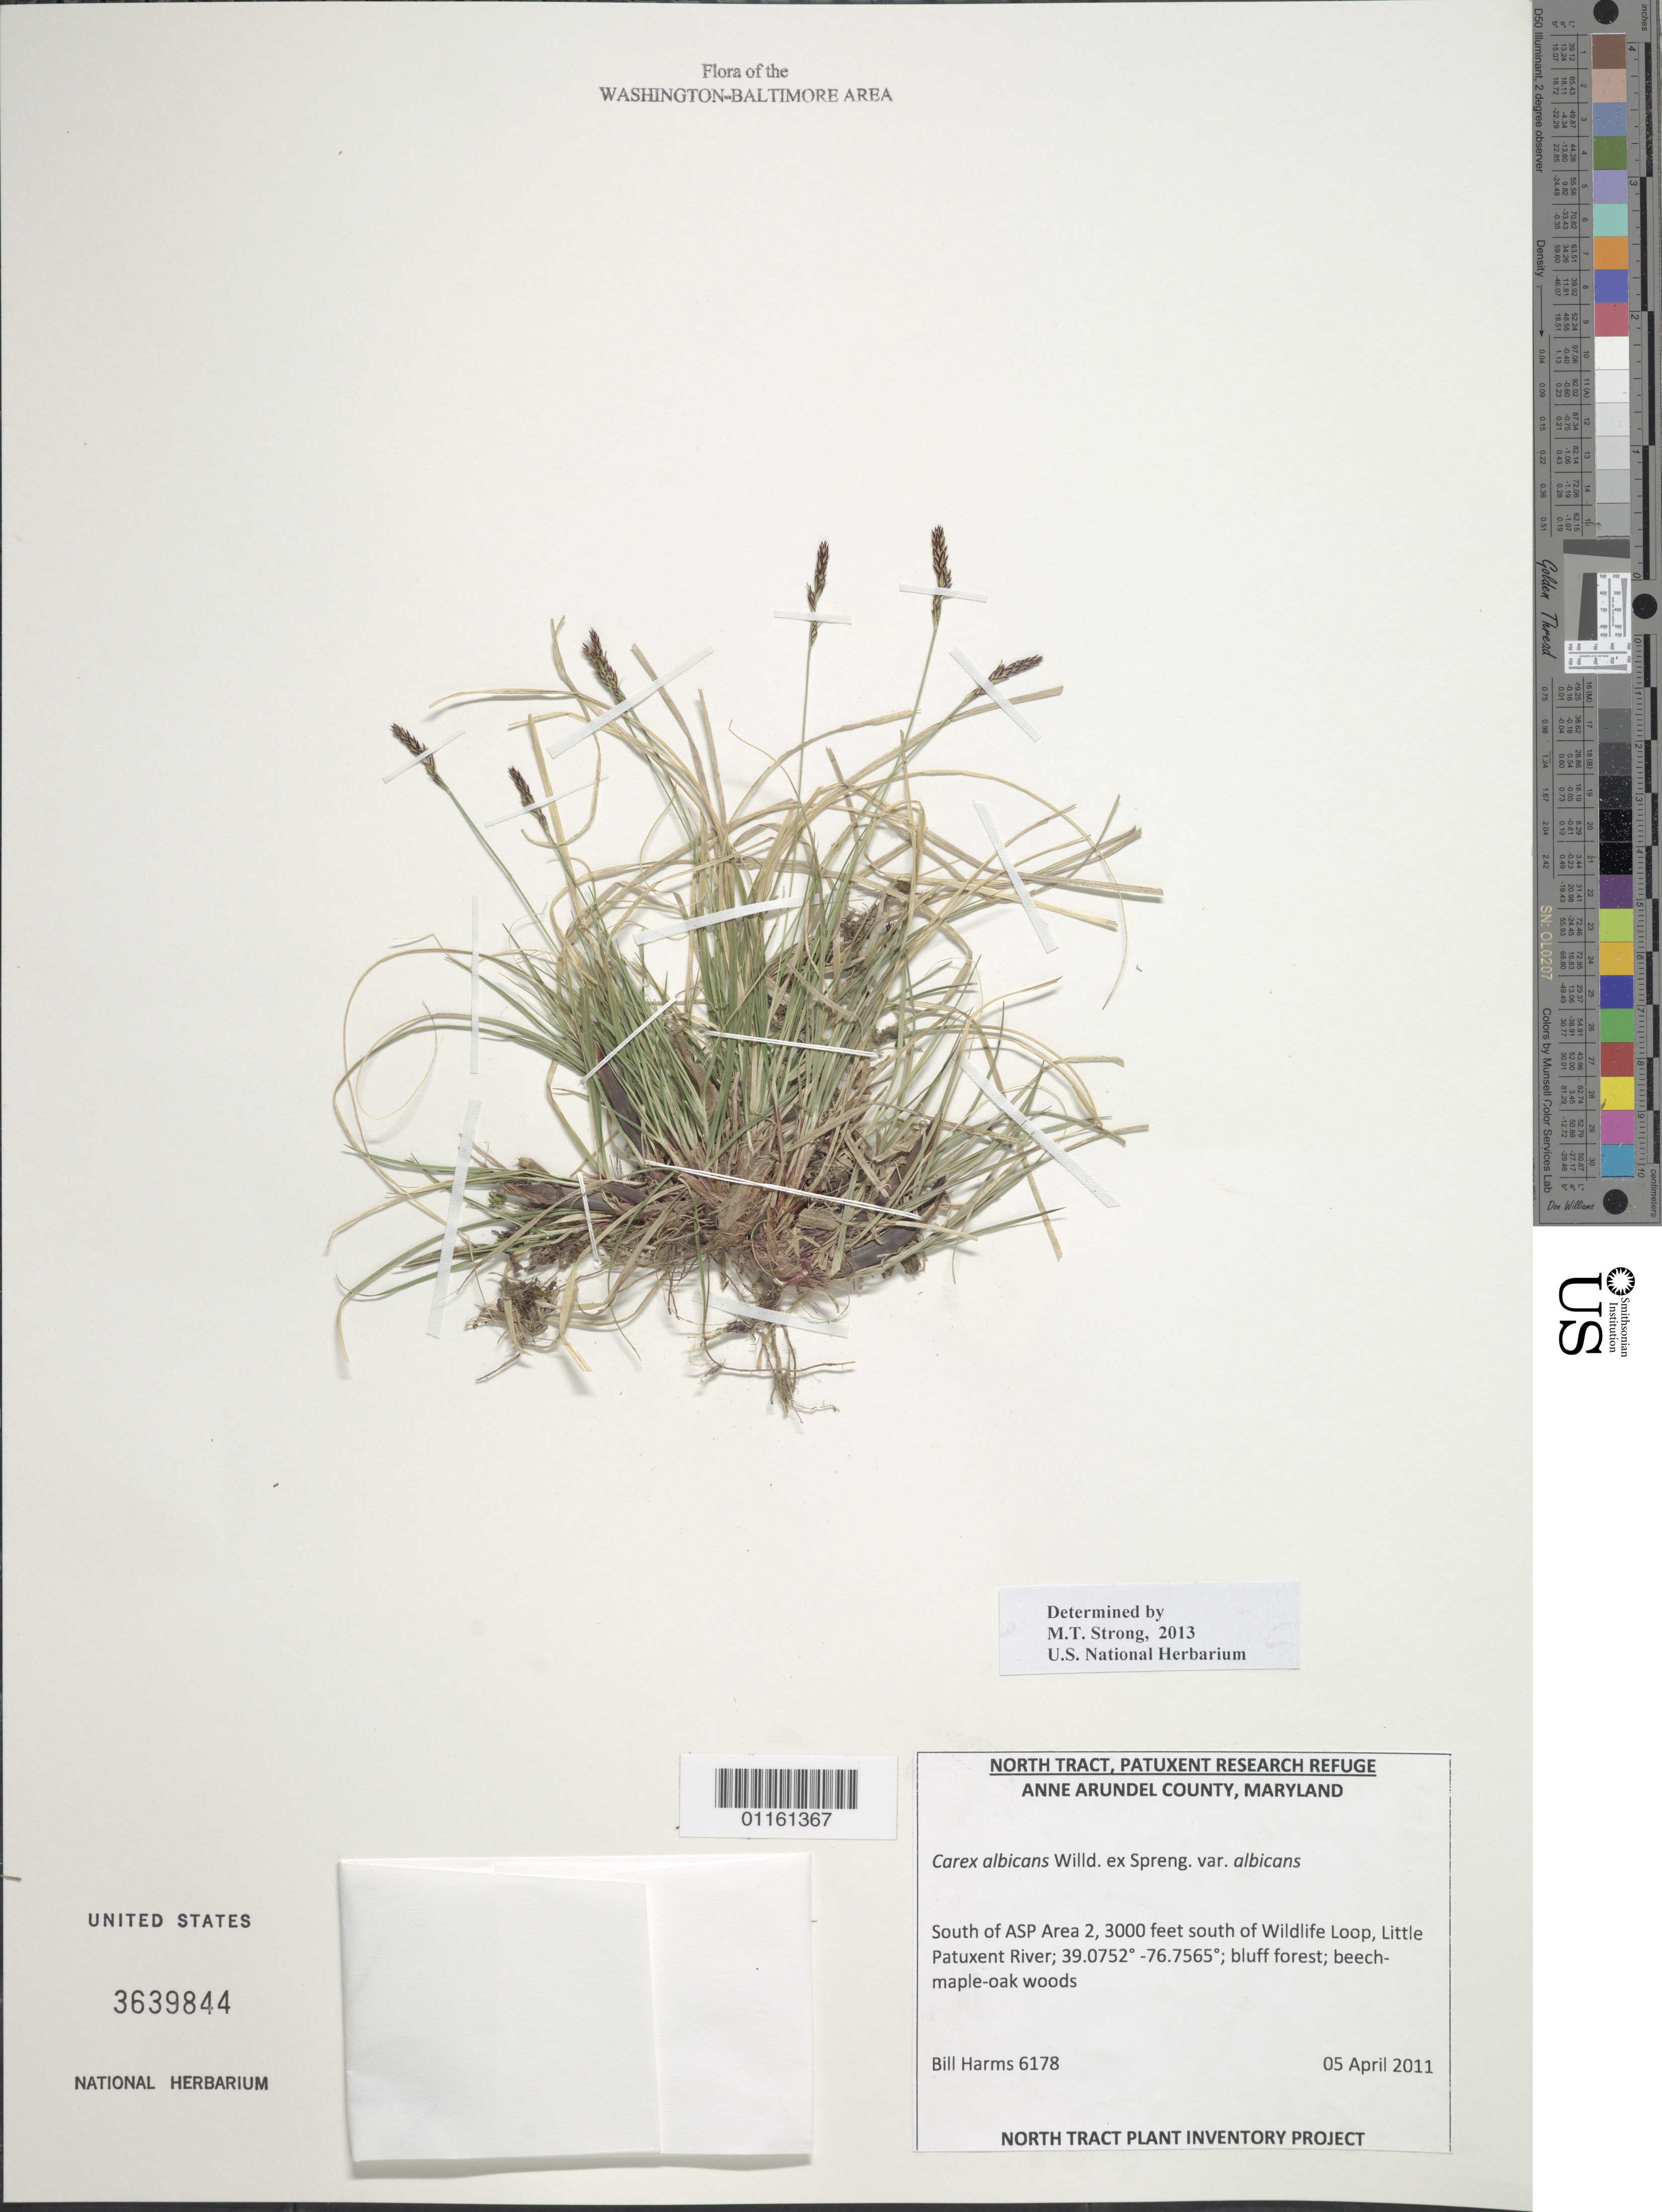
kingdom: Plantae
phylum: Tracheophyta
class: Liliopsida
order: Poales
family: Cyperaceae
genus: Carex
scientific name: Carex albicans var. albicans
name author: Willd. ex Spreng.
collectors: B. Harms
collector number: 6178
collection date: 2011-04-05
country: United States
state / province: Maryland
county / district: Anne Arundel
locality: South of ASP Area 2, 3000 feet south of Wildlife Loop, Little Patuxent River.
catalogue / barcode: US 3639844